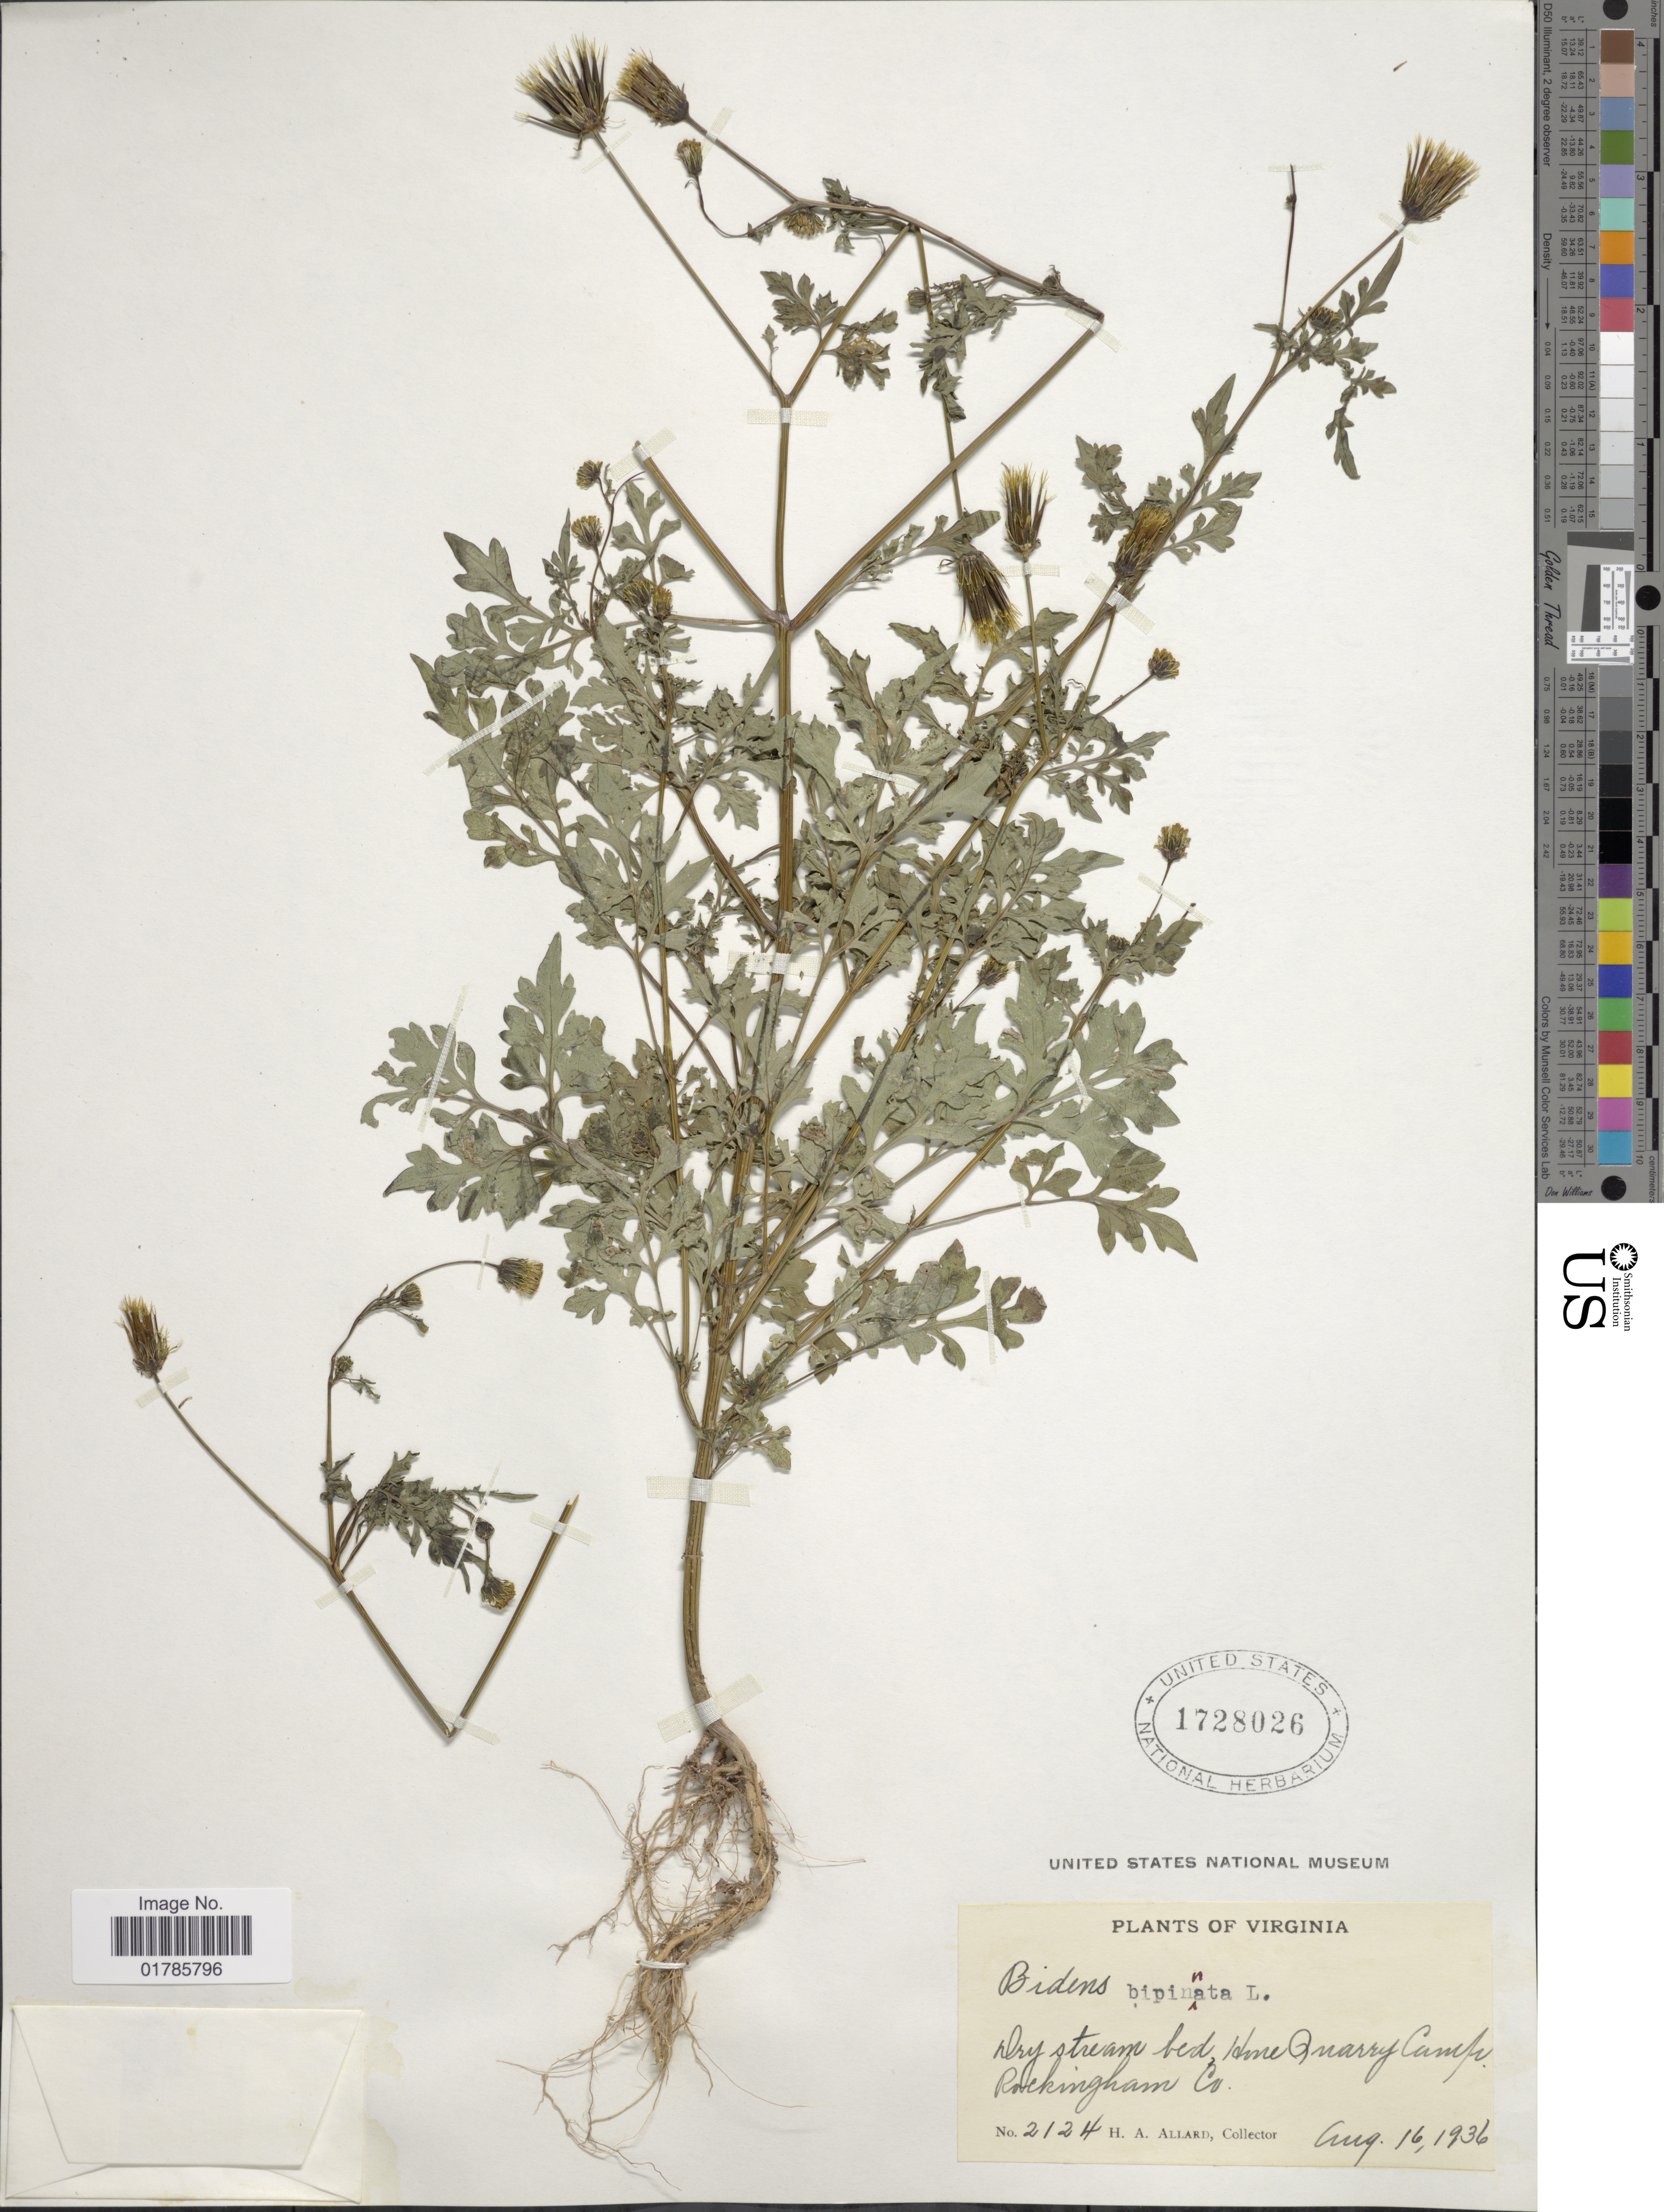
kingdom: Plantae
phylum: Tracheophyta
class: Magnoliopsida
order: Asterales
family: Asteraceae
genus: Bidens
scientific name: Bidens bipinnata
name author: L.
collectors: H. A. Allard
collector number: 2124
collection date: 1936-08-16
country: United States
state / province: Virginia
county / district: Rockingham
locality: Dry stream bed, Hine Quarry Camp.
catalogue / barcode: US 1728026